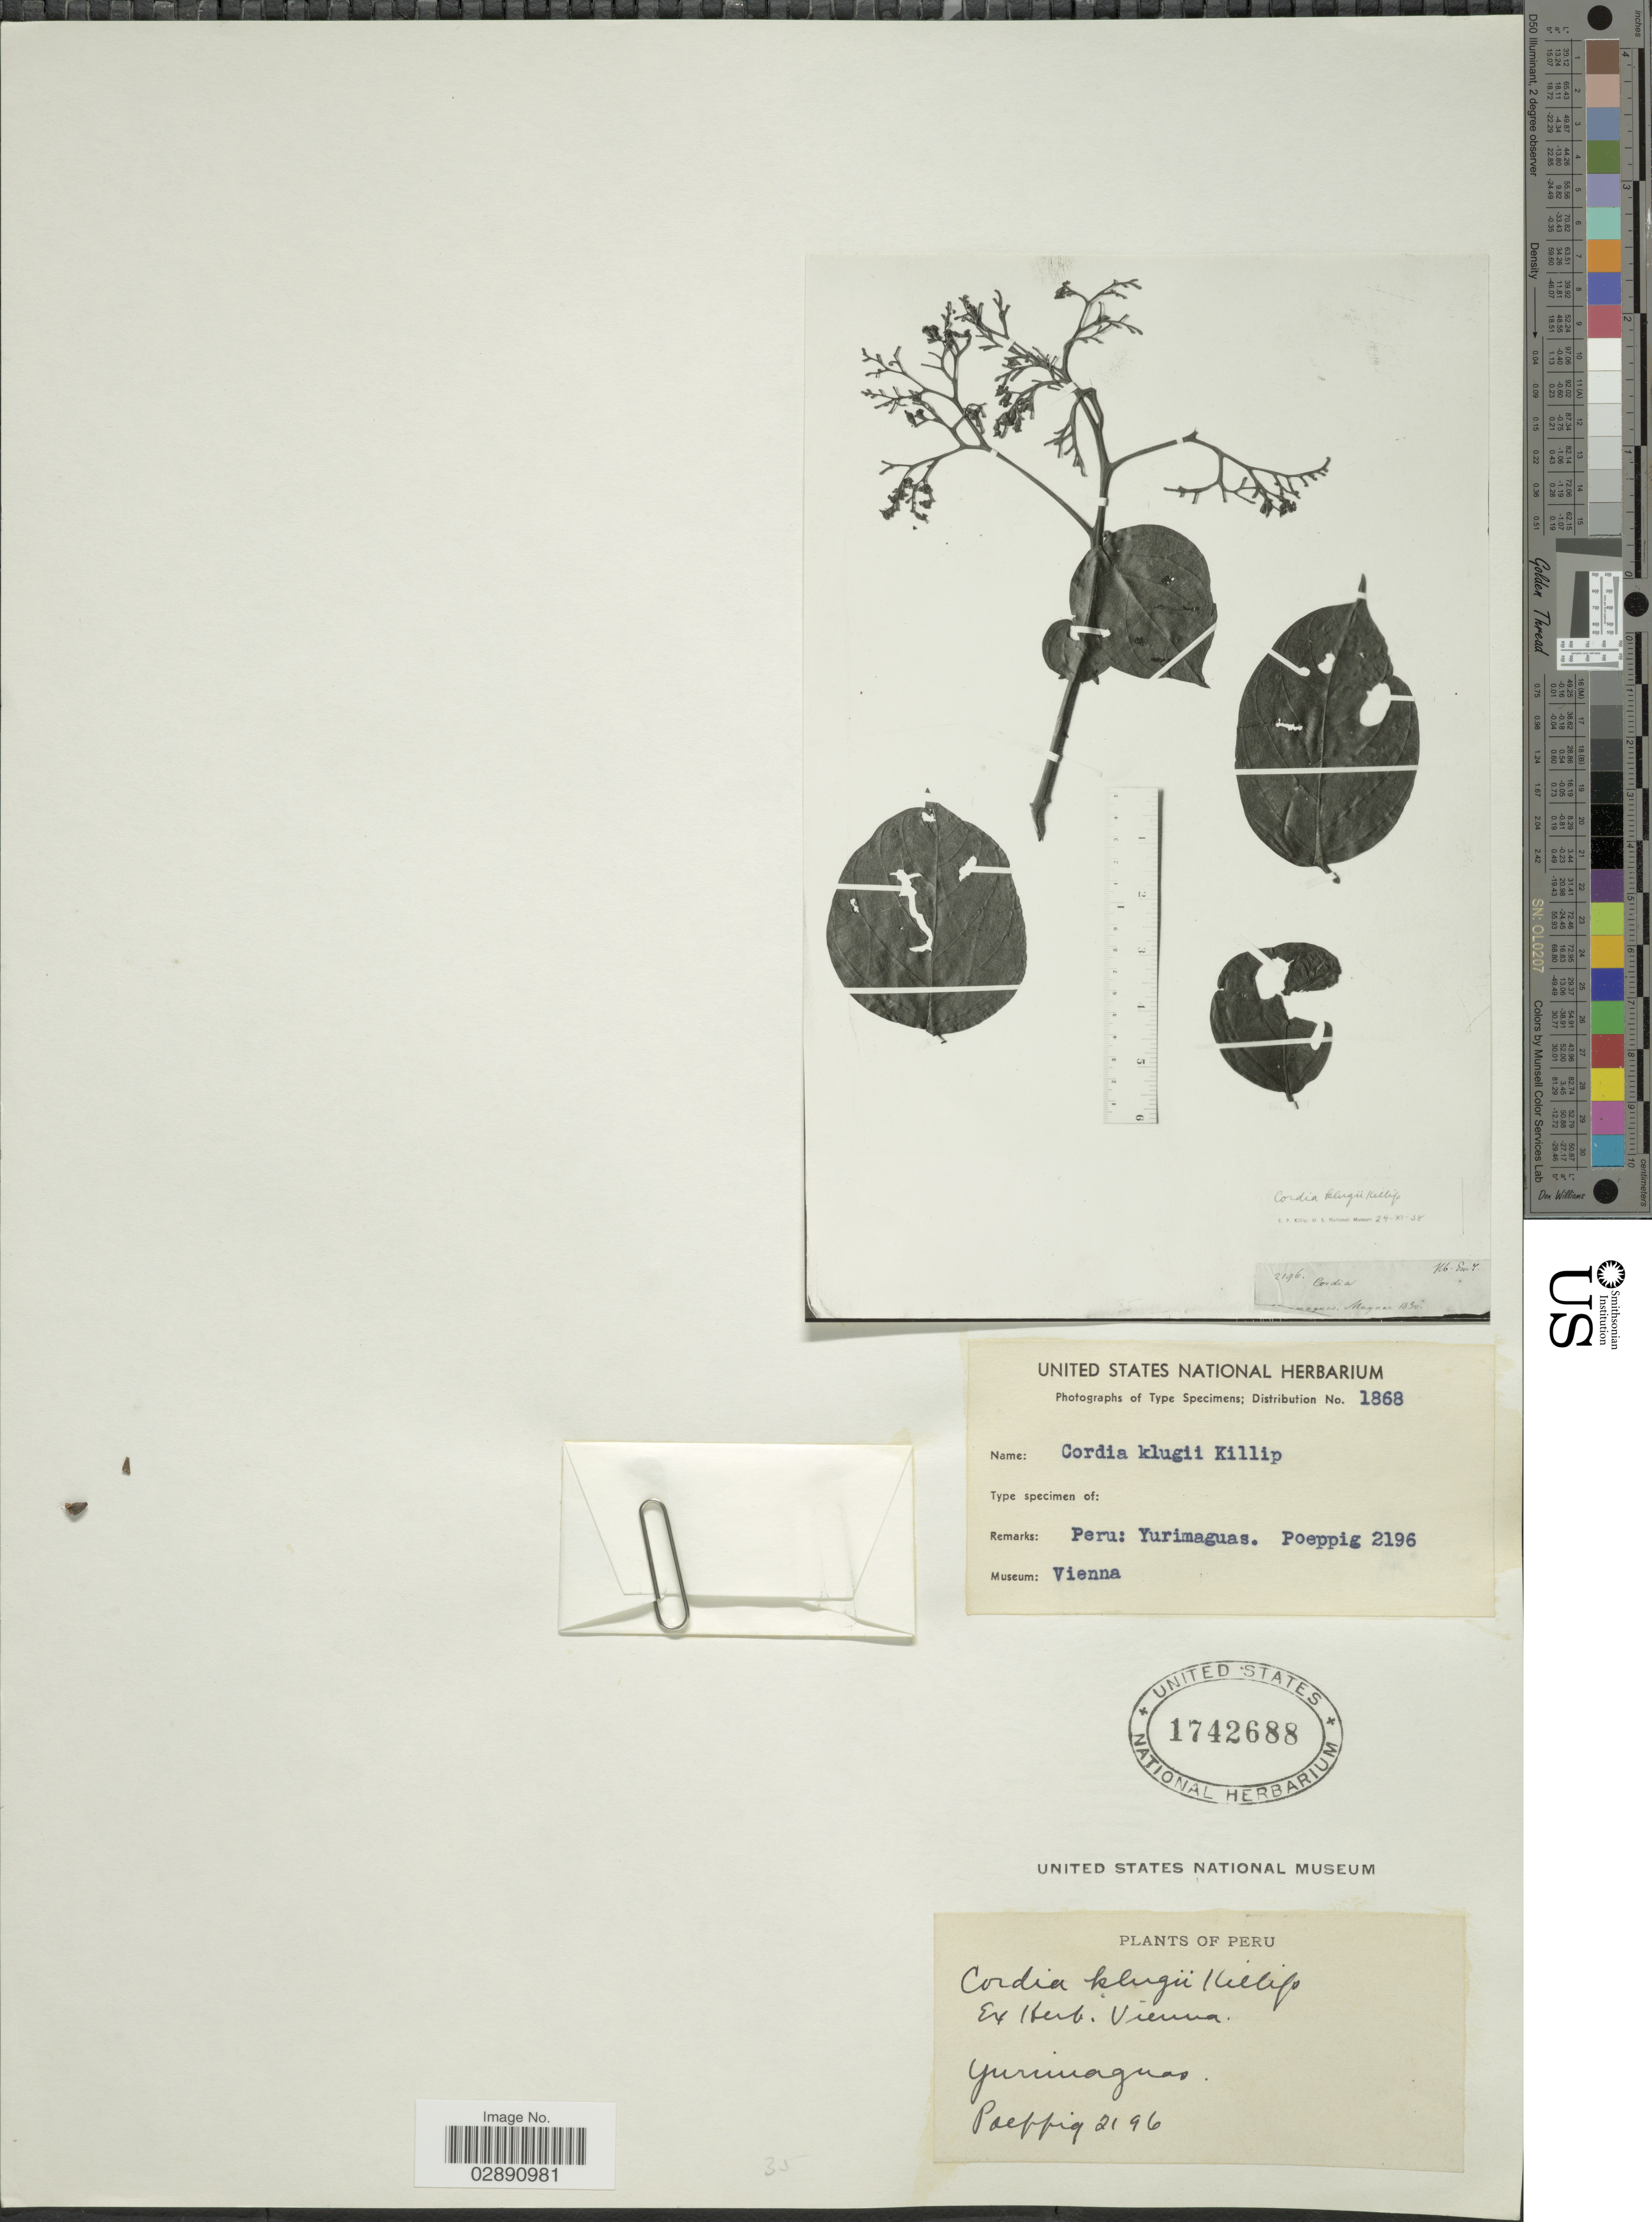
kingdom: Plantae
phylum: Tracheophyta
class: Magnoliopsida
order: Boraginales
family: Cordiaceae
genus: Cordia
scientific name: Cordia klugii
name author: Killip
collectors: Poeppig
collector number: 2196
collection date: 1850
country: Peru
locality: Yurimaguas. Maynas.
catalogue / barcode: US 1742688